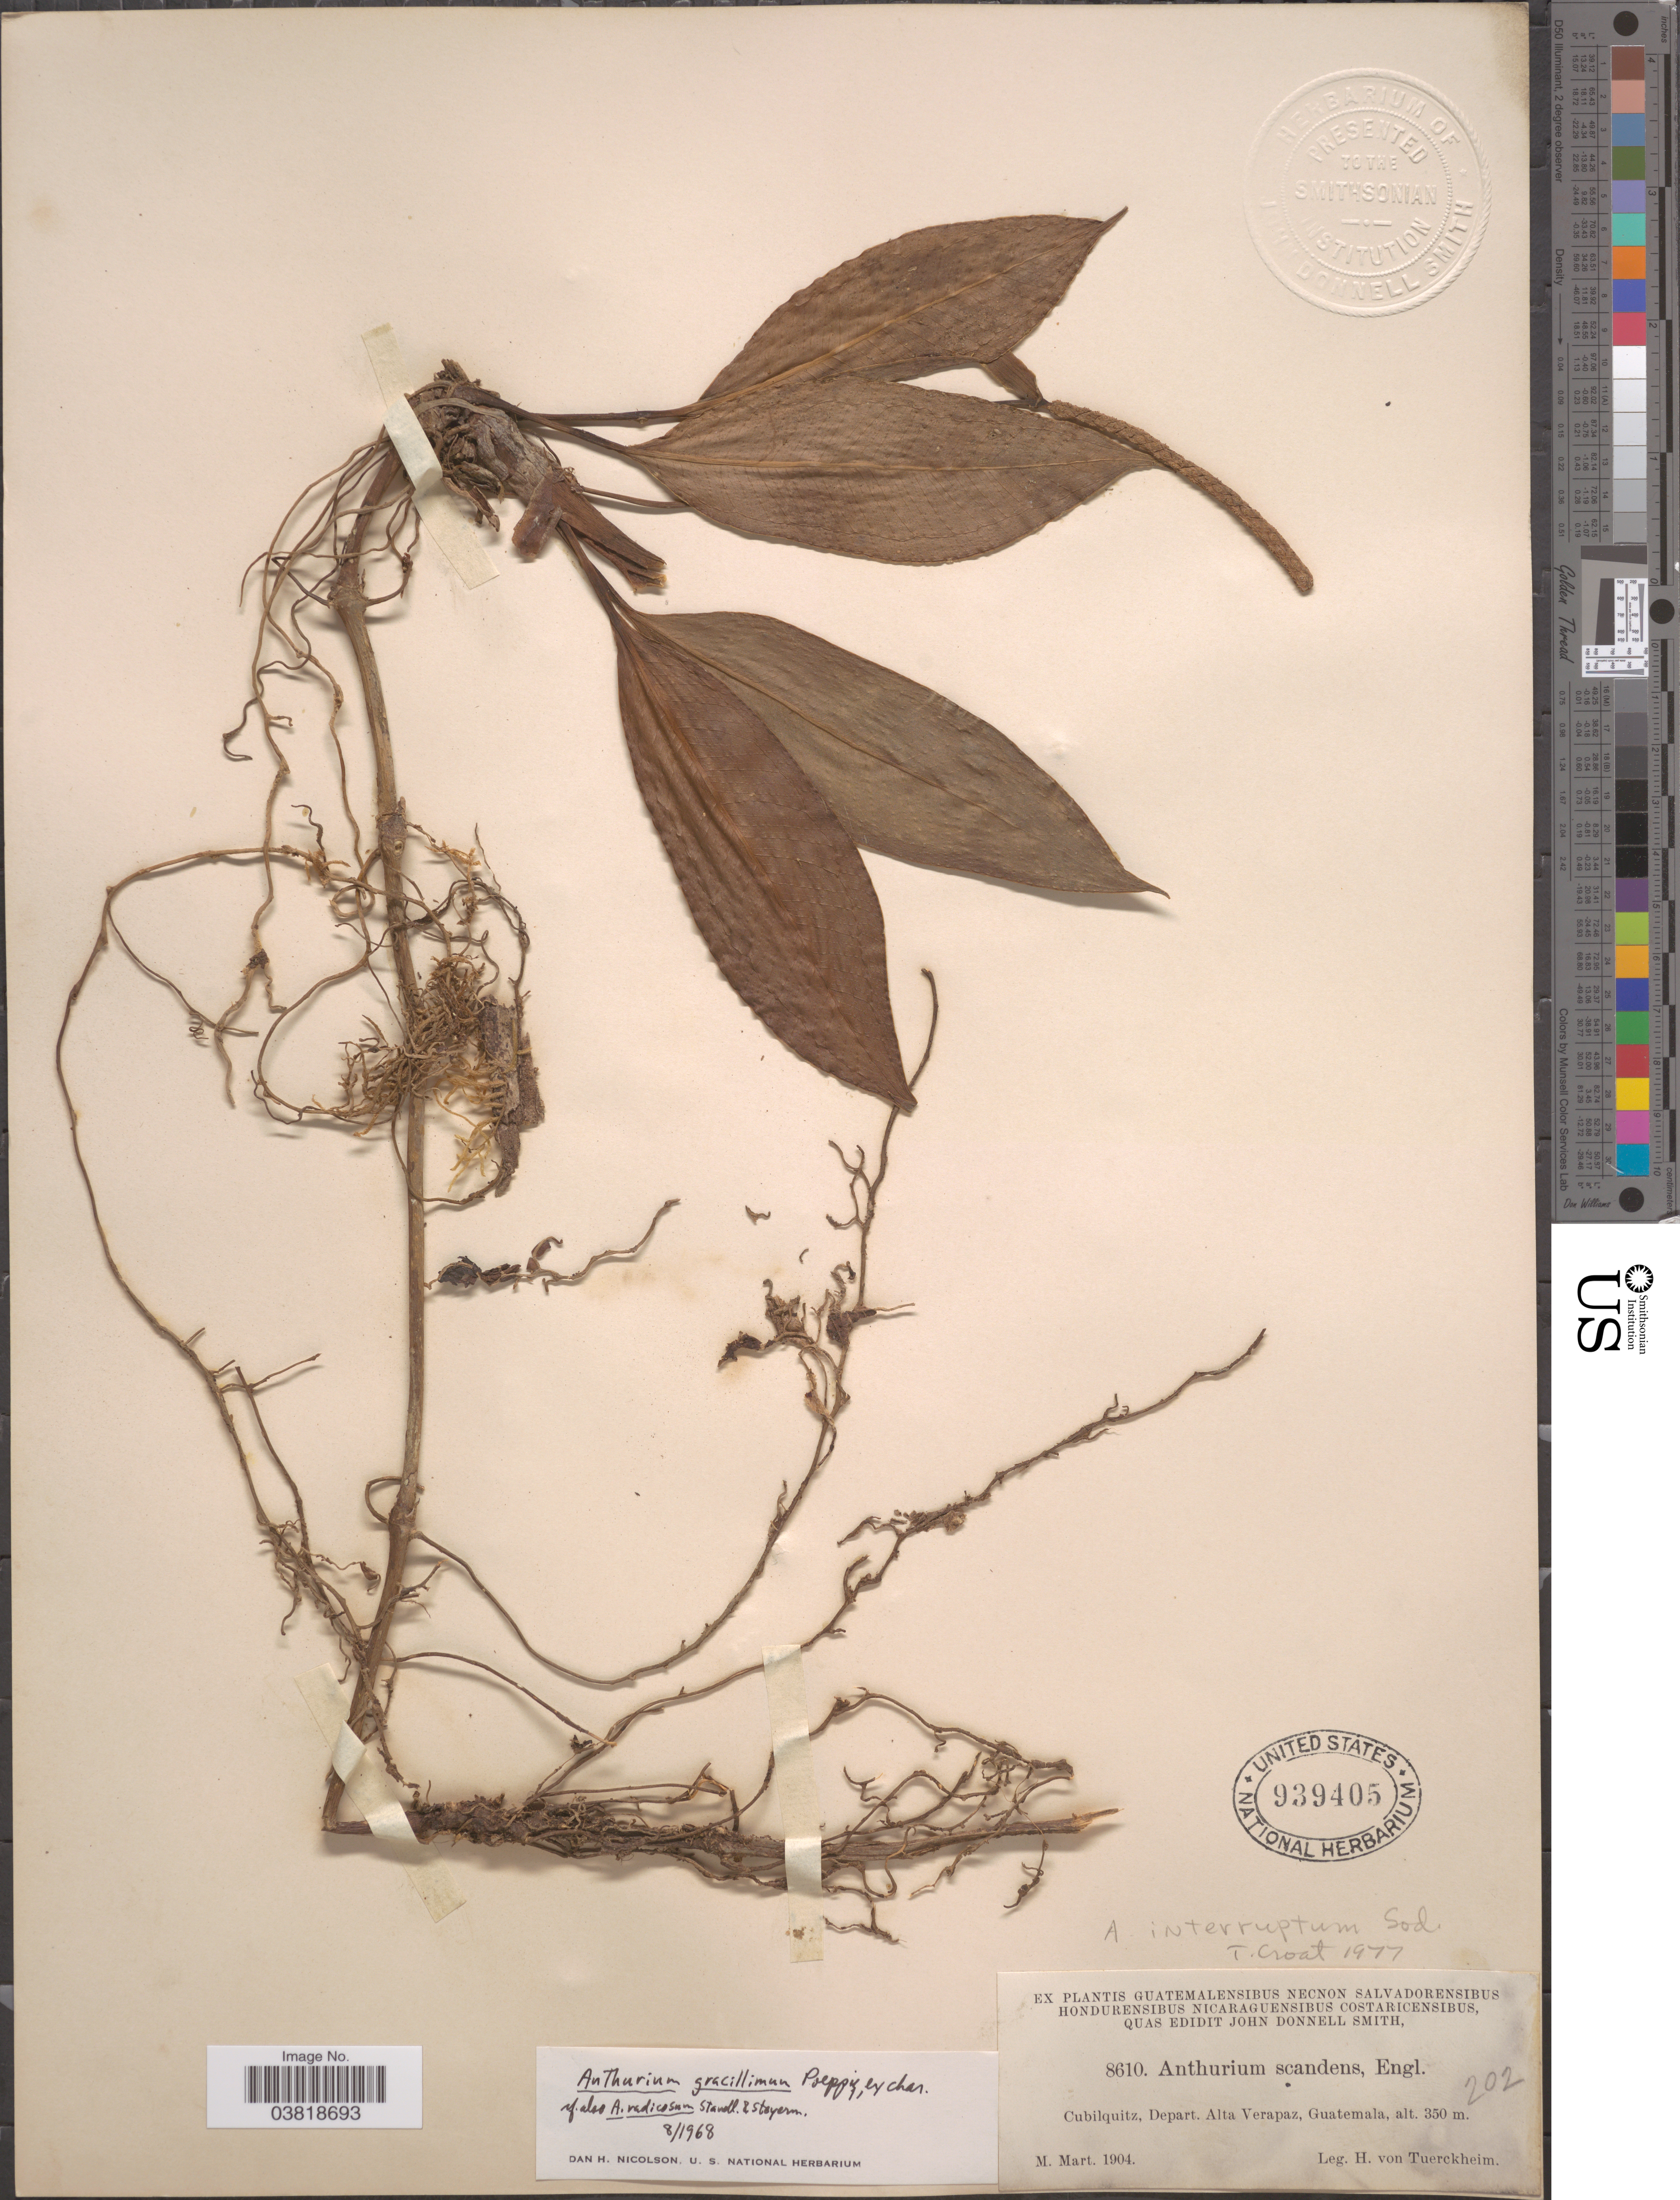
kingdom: Plantae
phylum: Tracheophyta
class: Liliopsida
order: Alismatales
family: Araceae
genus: Anthurium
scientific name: Anthurium interruptum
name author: Sodiro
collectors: H. von Türckheim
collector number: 8610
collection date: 1904-03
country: Guatemala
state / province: Alta Verapaz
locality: Cubilquitz, Depart. Alta Verapaz.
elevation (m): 350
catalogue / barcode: US 939405